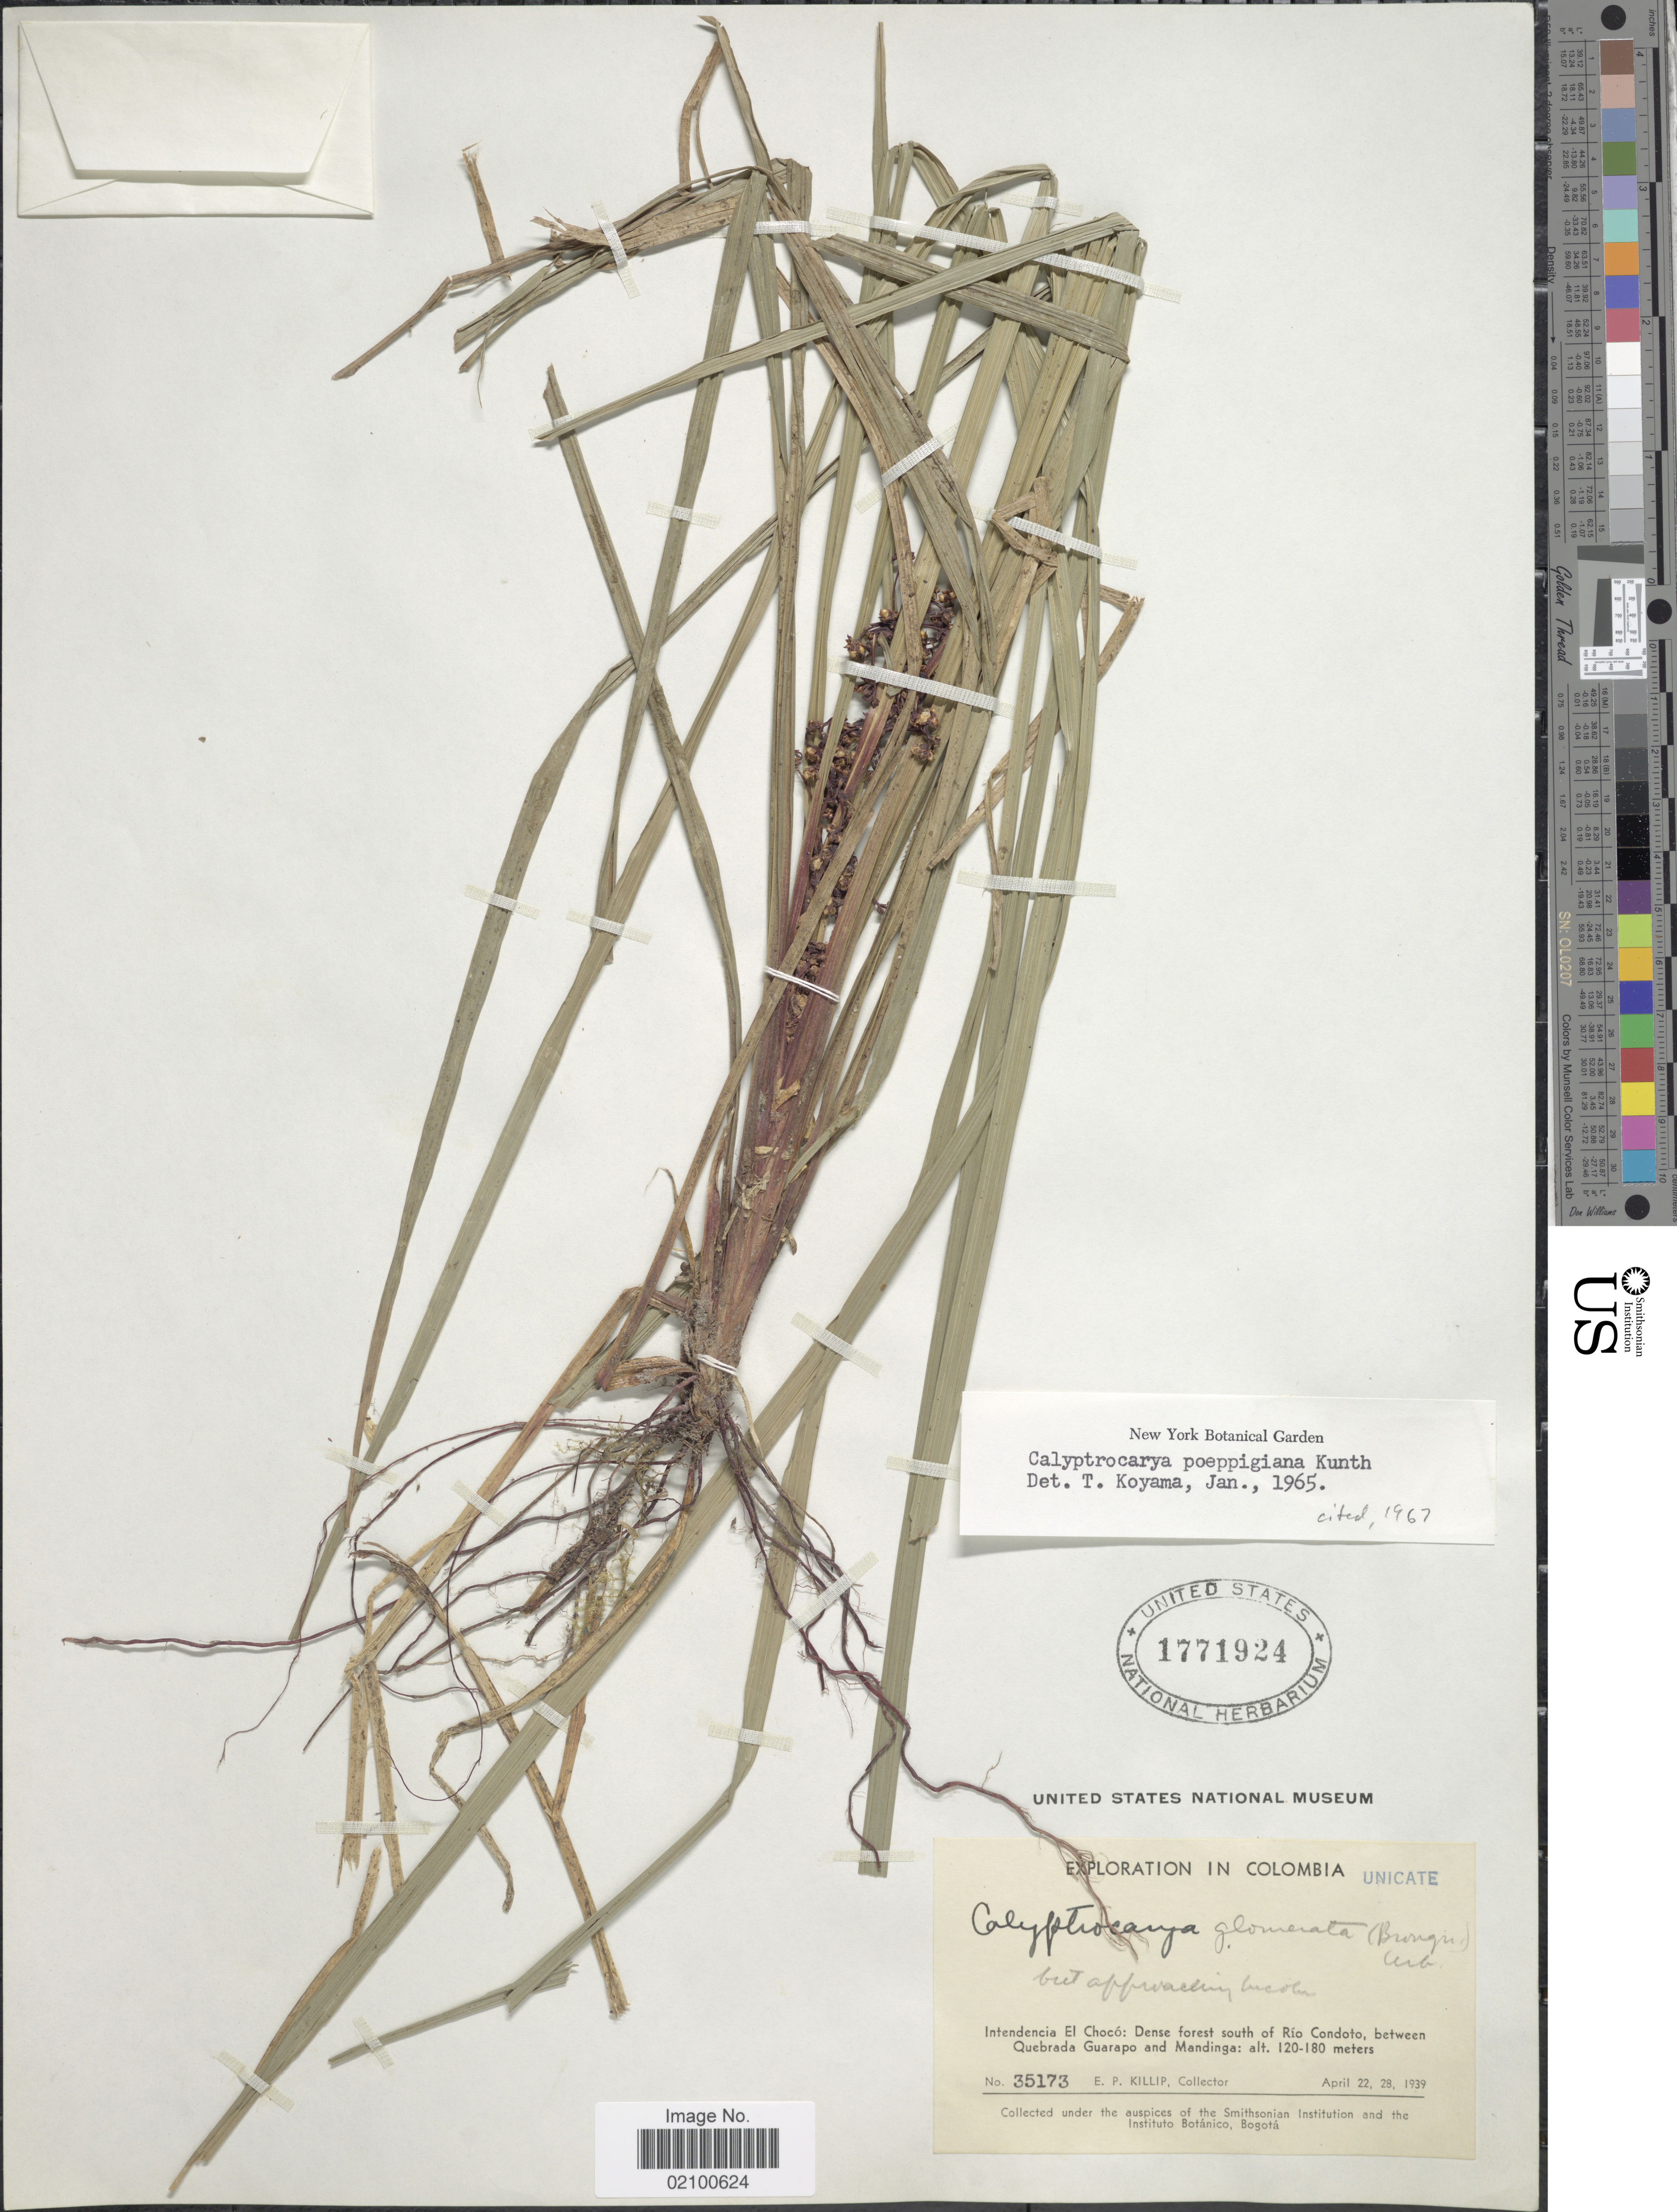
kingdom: Plantae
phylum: Tracheophyta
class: Liliopsida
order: Poales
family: Cyperaceae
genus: Calyptrocarya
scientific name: Calyptrocarya poeppigiana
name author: Kunth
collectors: E. P. Killip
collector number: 35173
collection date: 1939-04-22/1939-04-28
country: Colombia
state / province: Chocó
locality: South of Rio Condoto, between Quebrada Guarapo and Mandinga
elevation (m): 120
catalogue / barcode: US 1771924